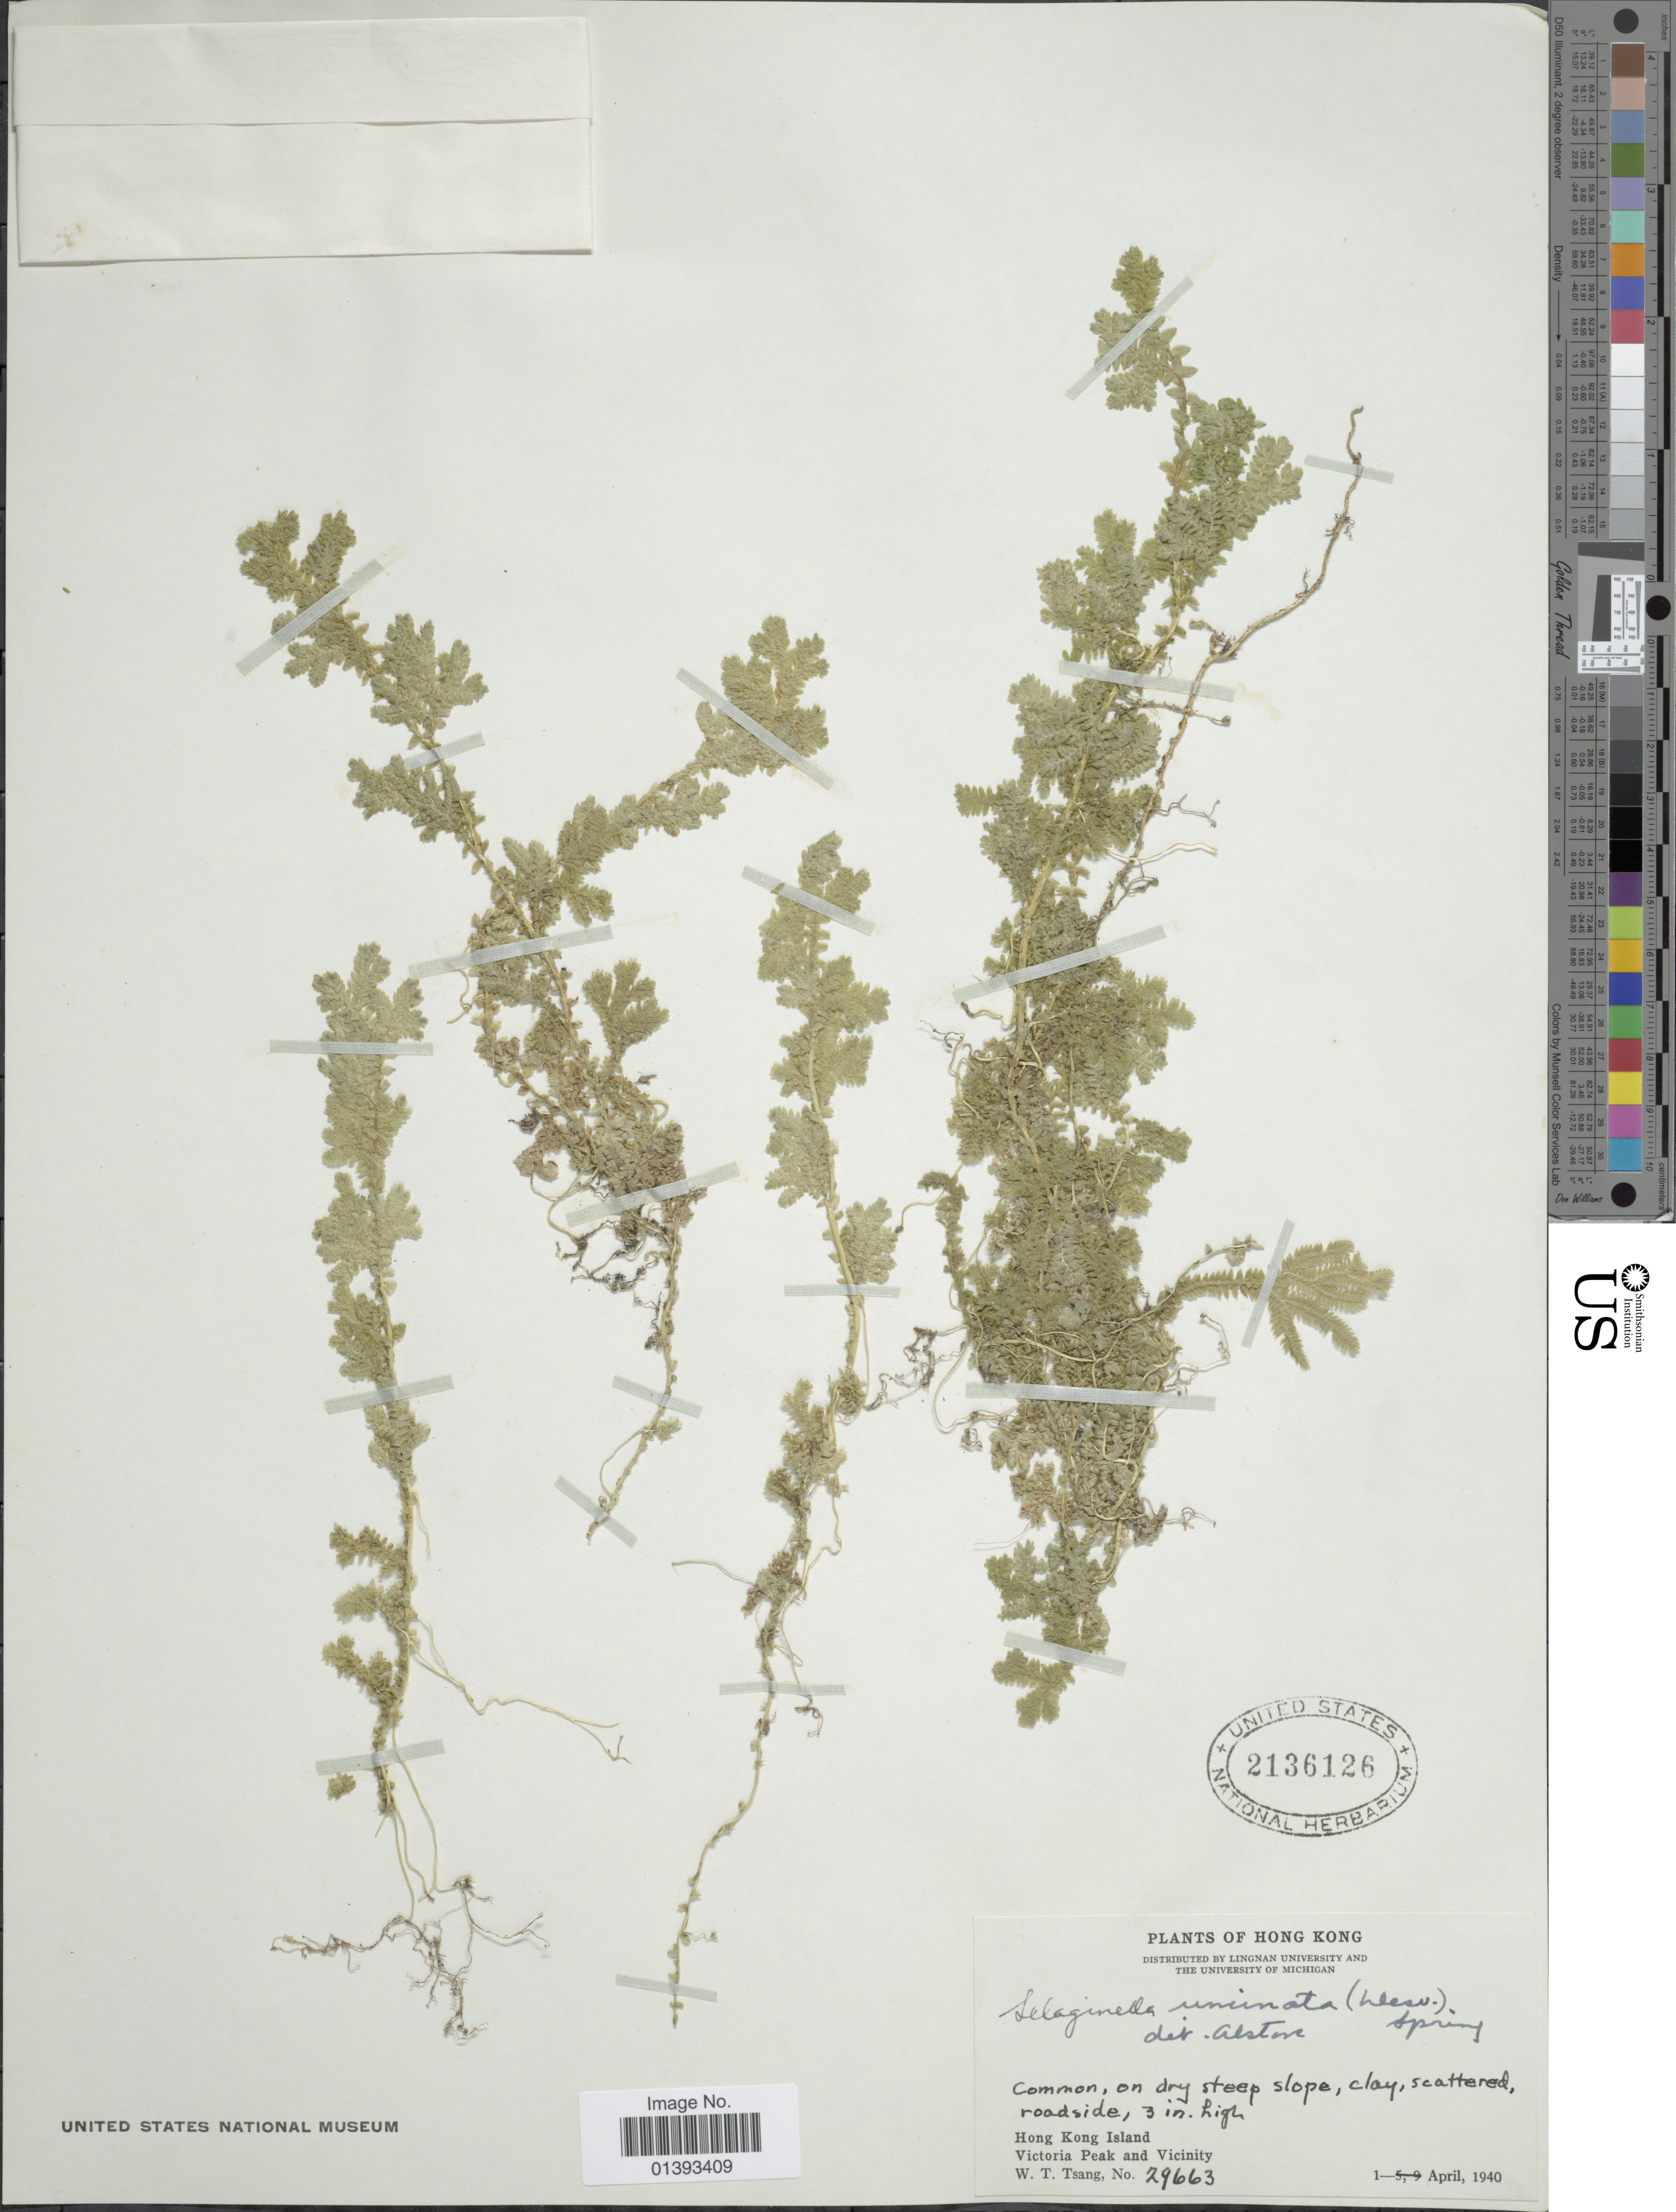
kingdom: Plantae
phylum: Tracheophyta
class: Lycopodiopsida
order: Selaginellales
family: Selaginellaceae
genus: Selaginella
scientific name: Selaginella uncinata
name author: (Desr. ex Poir.) Spring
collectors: W. T. Tsang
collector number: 29663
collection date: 1940-04-01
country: China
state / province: Hong Kong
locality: Hong Kong, Island, Victoria Peak and Vicinity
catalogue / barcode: US 2136126